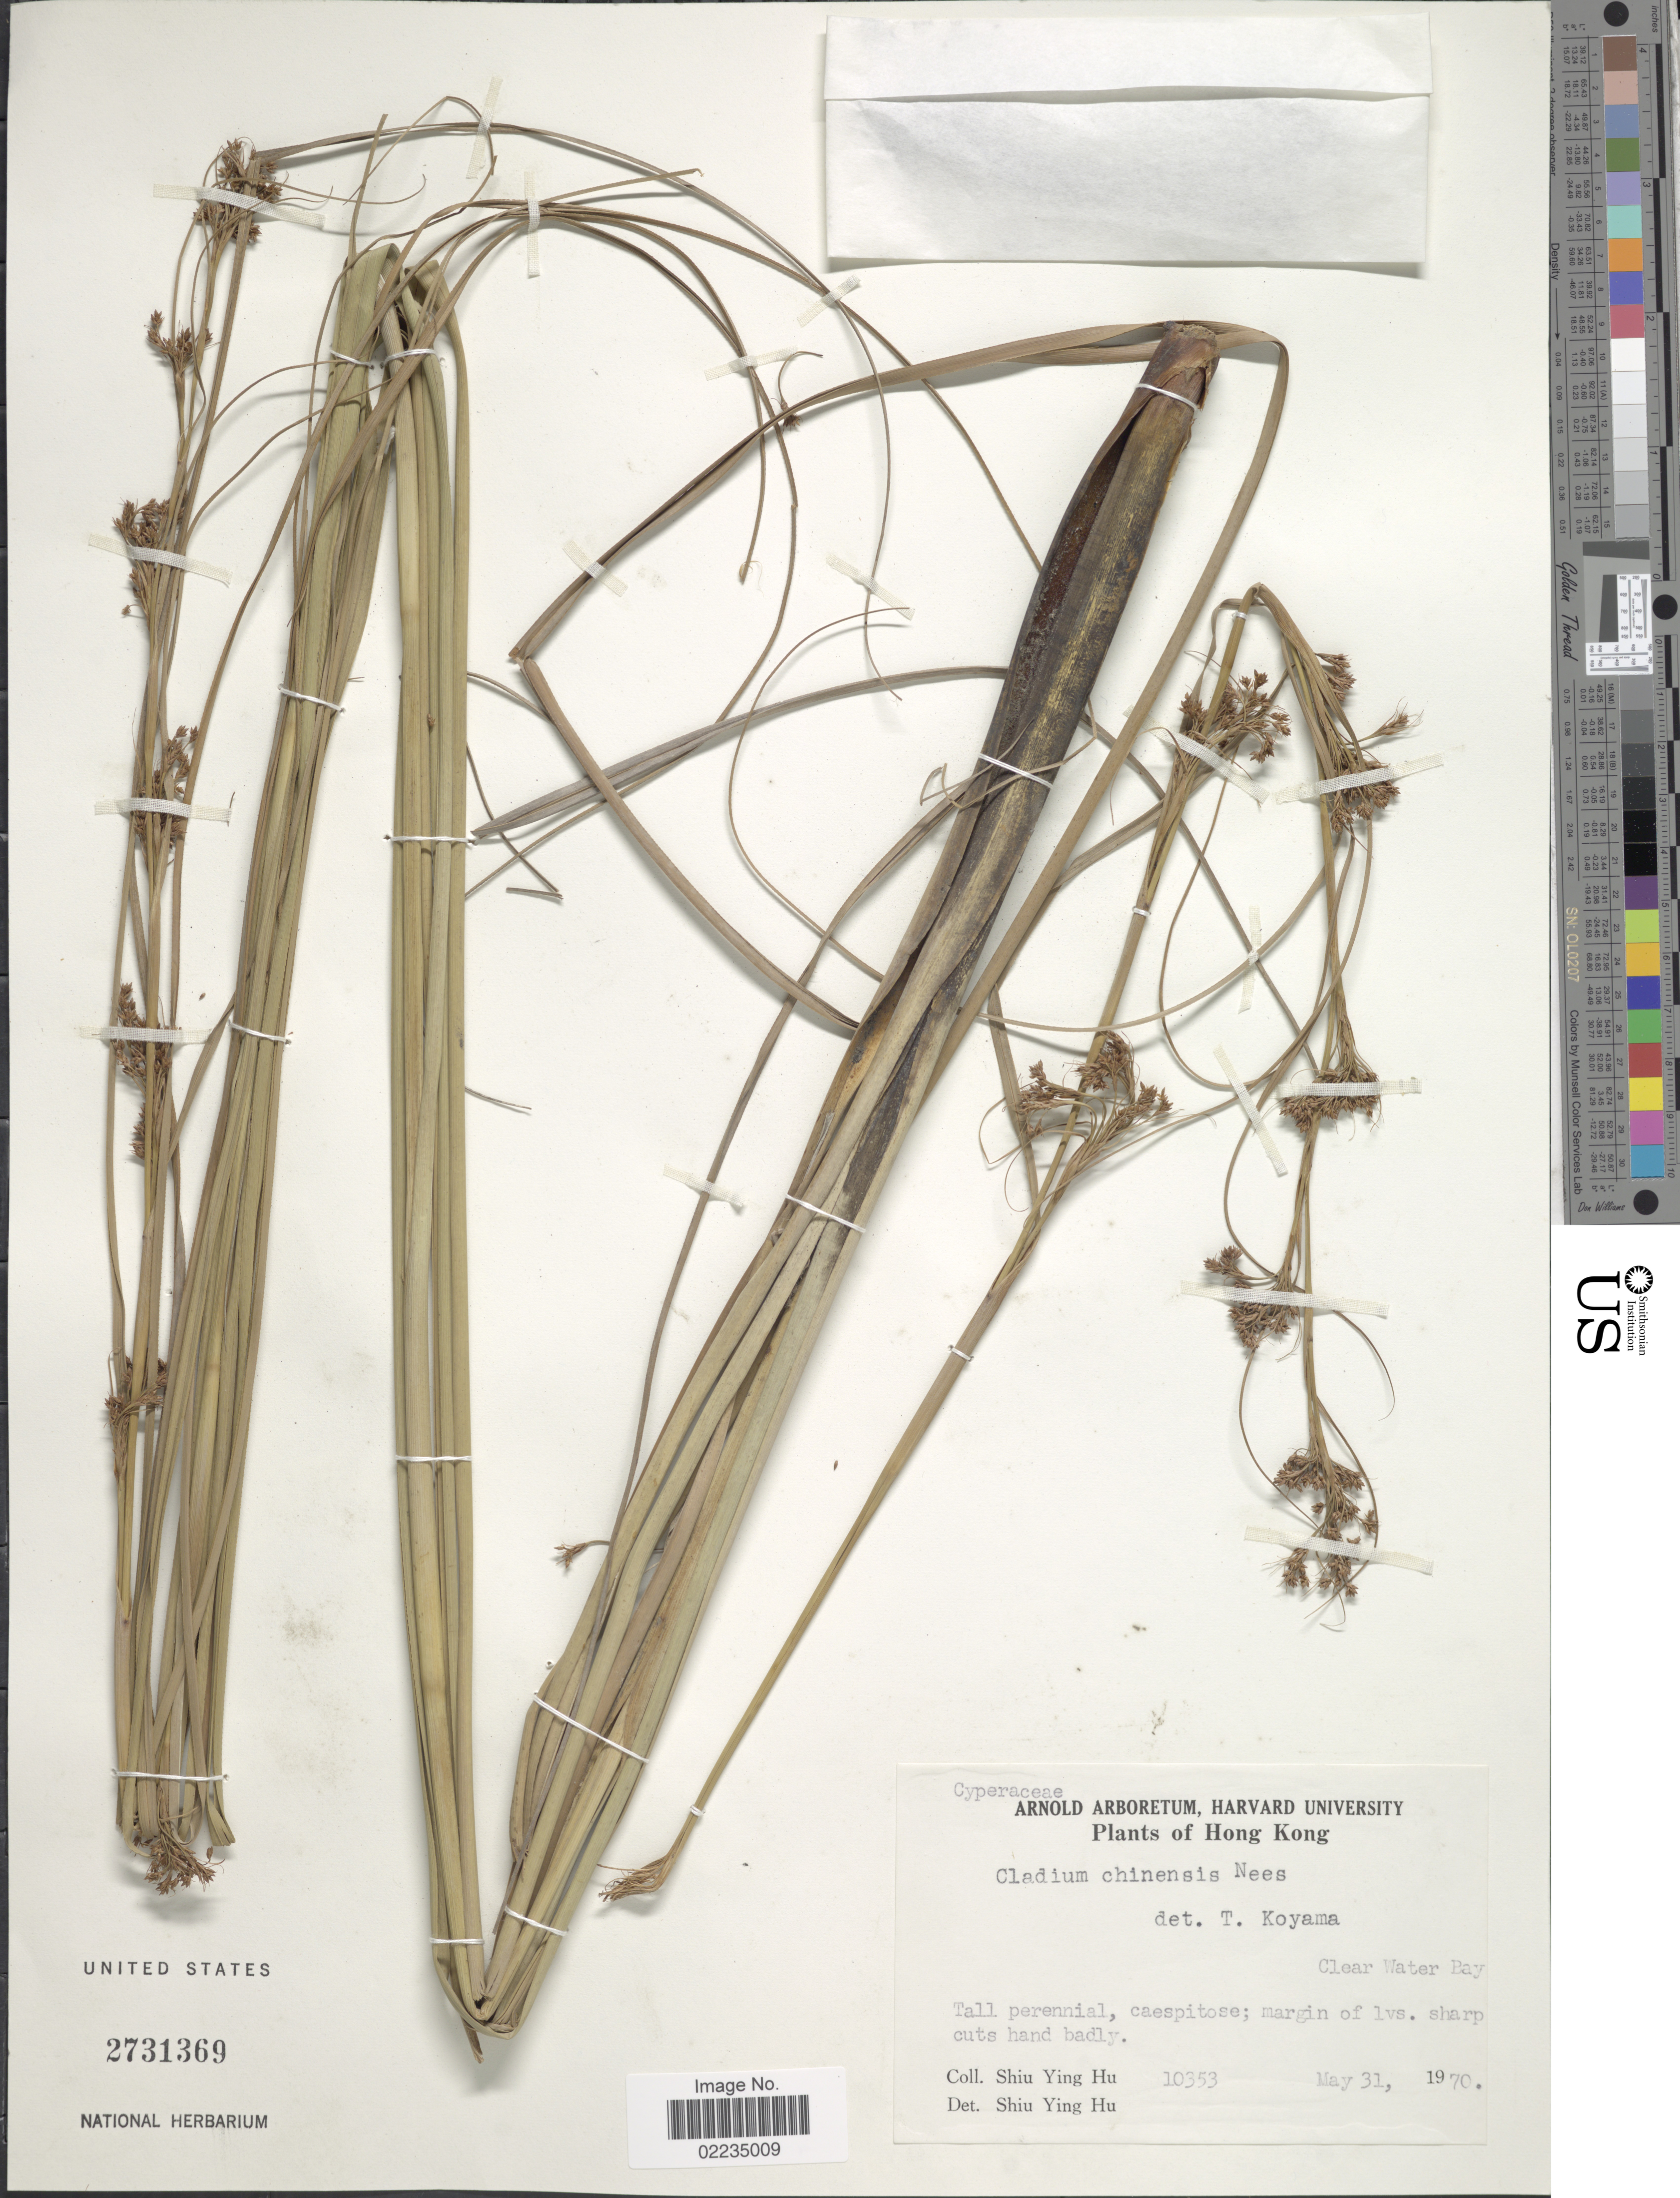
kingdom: Plantae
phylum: Tracheophyta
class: Liliopsida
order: Poales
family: Cyperaceae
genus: Cladium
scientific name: Cladium jamaicense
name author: Crantz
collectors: S. Y. Hu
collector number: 10353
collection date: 1970-05-31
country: China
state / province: Hong Kong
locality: Clear Water Bay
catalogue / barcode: US 2731369